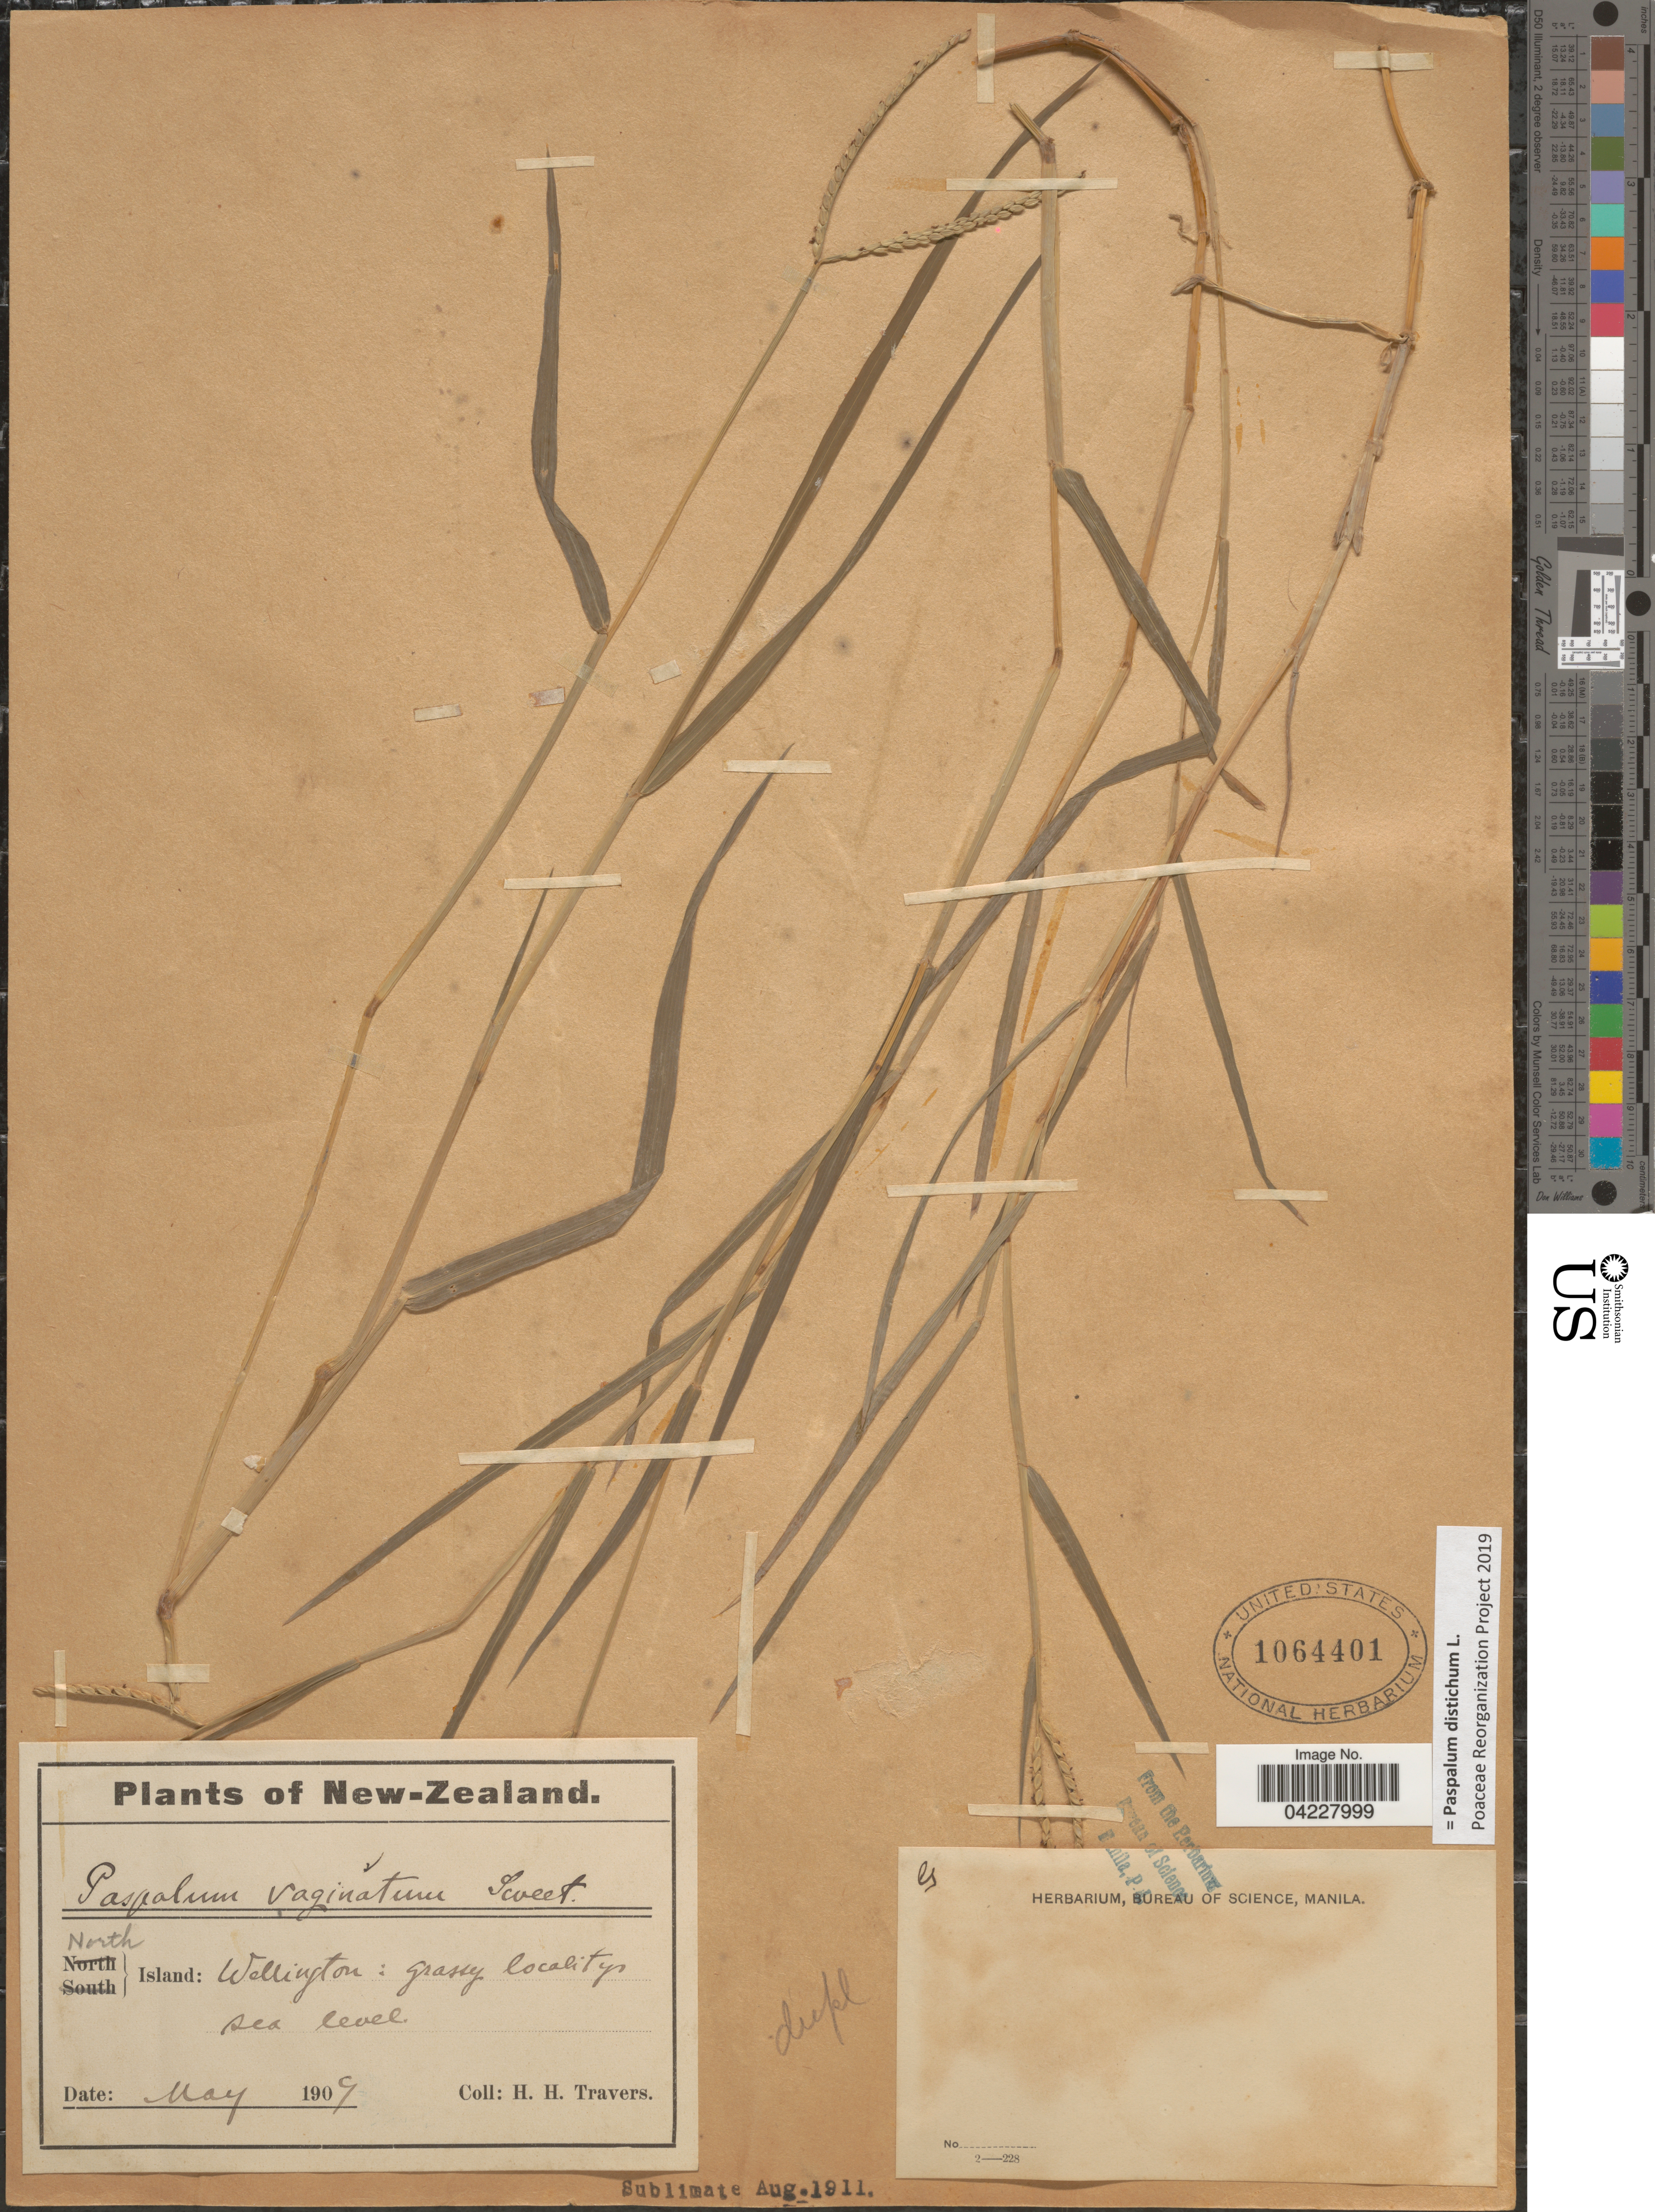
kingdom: Plantae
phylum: Tracheophyta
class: Liliopsida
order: Poales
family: Poaceae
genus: Paspalum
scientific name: Paspalum distichum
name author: L.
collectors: H. Travers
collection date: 1909-05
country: New Zealand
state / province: Wellington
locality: North Island.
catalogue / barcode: US 1064401